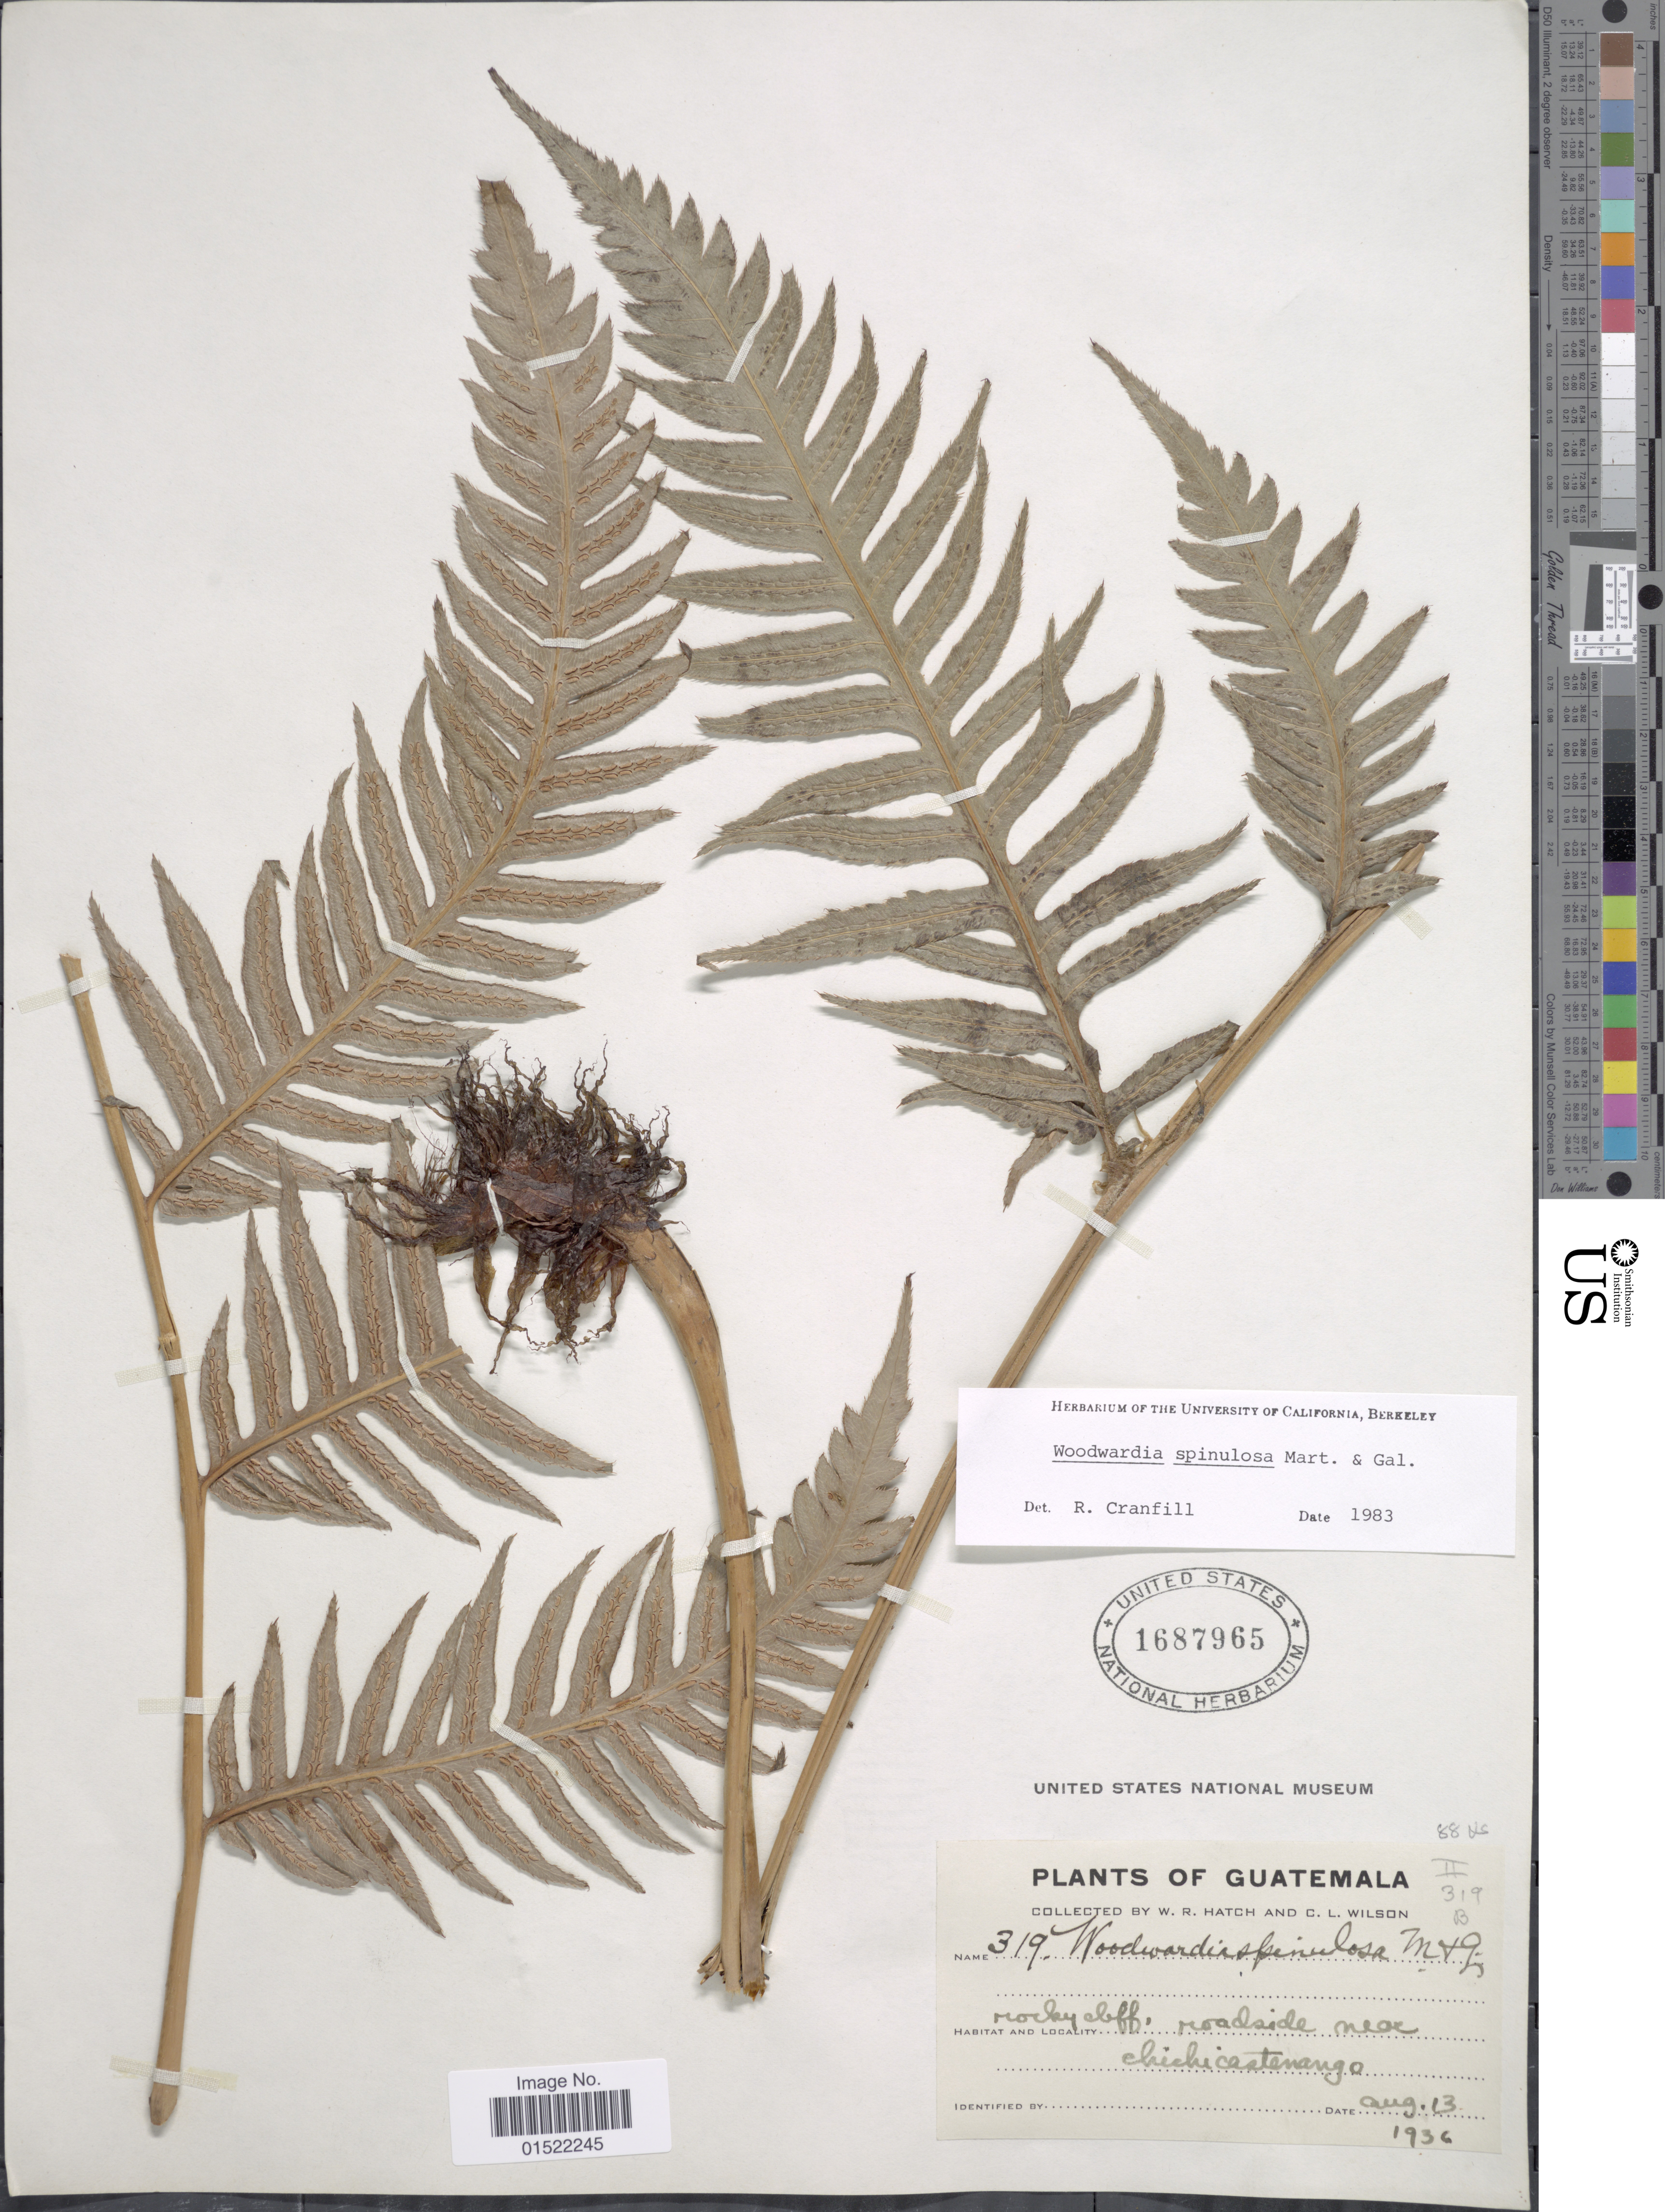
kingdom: Plantae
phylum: Tracheophyta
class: Polypodiopsida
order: Polypodiales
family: Blechnaceae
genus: Woodwardia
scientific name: Woodwardia spinulosa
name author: M. Martens & Galeotti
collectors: W. Hatch & C. L. Wilson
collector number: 319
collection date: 1936-08-13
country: Guatemala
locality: Rocky cliff, roadside near Chichicastenango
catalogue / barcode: US 1687965